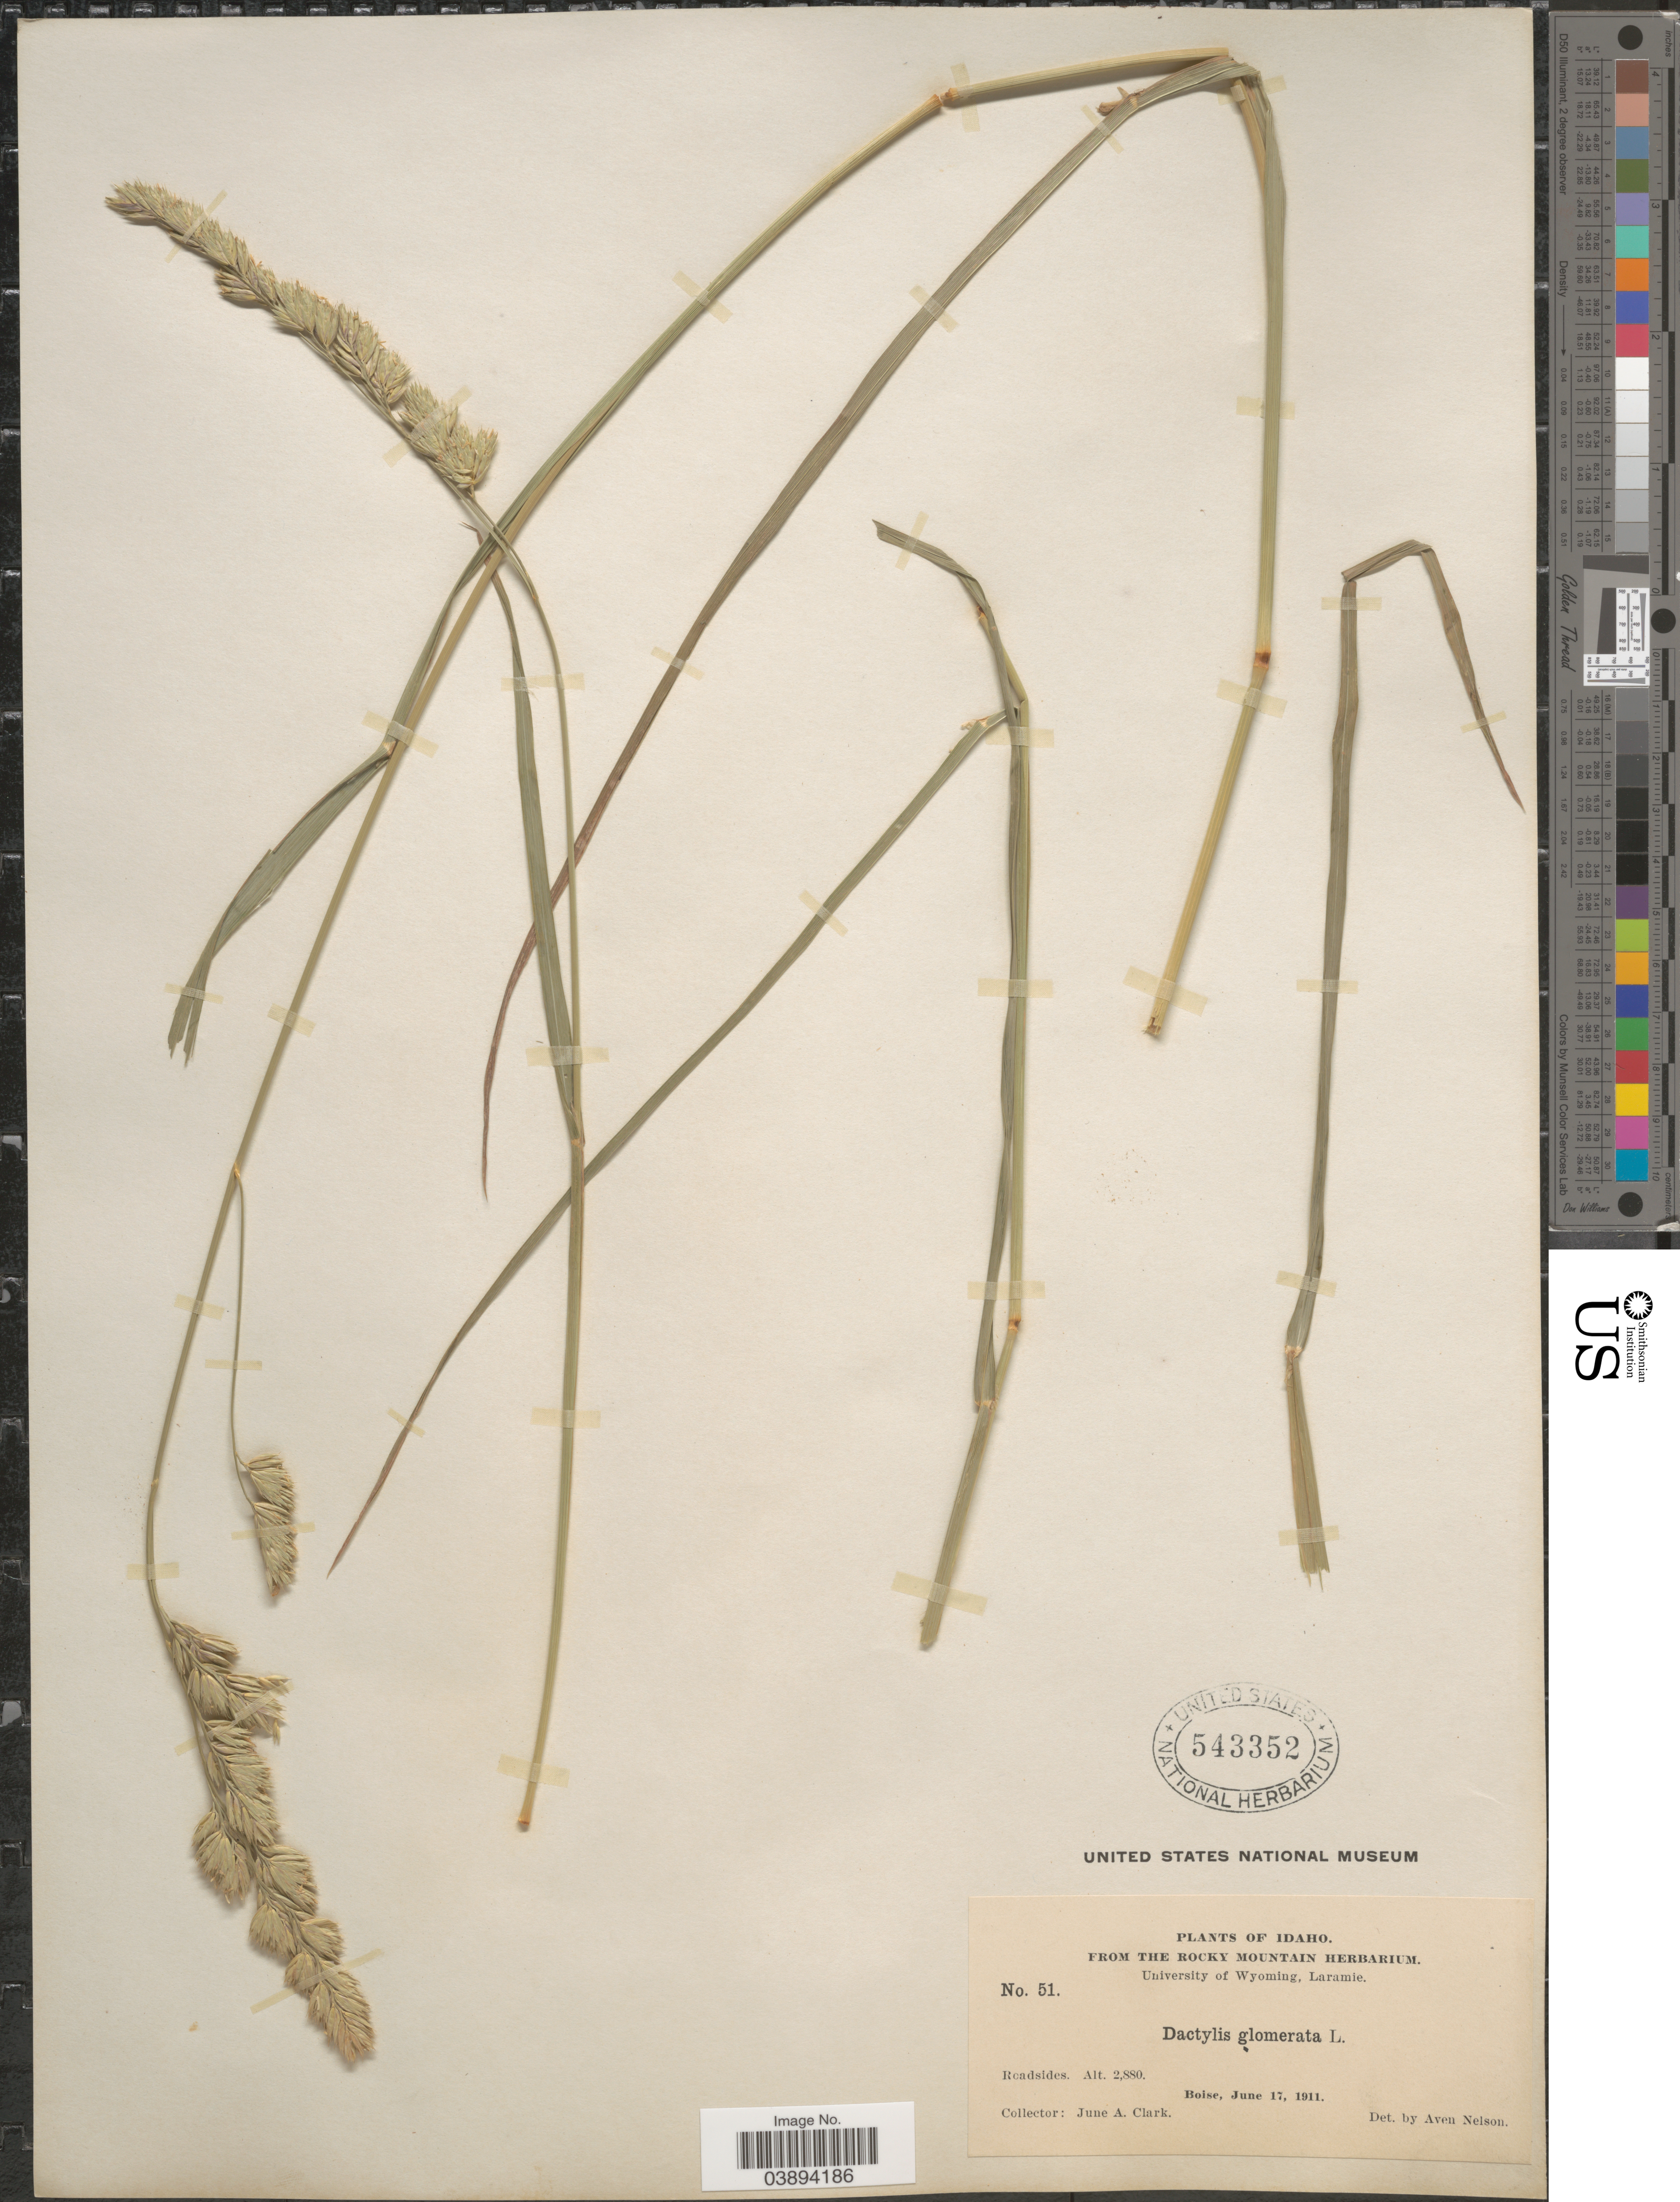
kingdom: Plantae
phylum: Tracheophyta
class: Liliopsida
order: Poales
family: Poaceae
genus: Dactylis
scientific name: Dactylis glomerata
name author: L.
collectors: J. A. Clark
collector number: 51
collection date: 1911-06-17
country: United States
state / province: Idaho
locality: Boise.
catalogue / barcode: US 543352